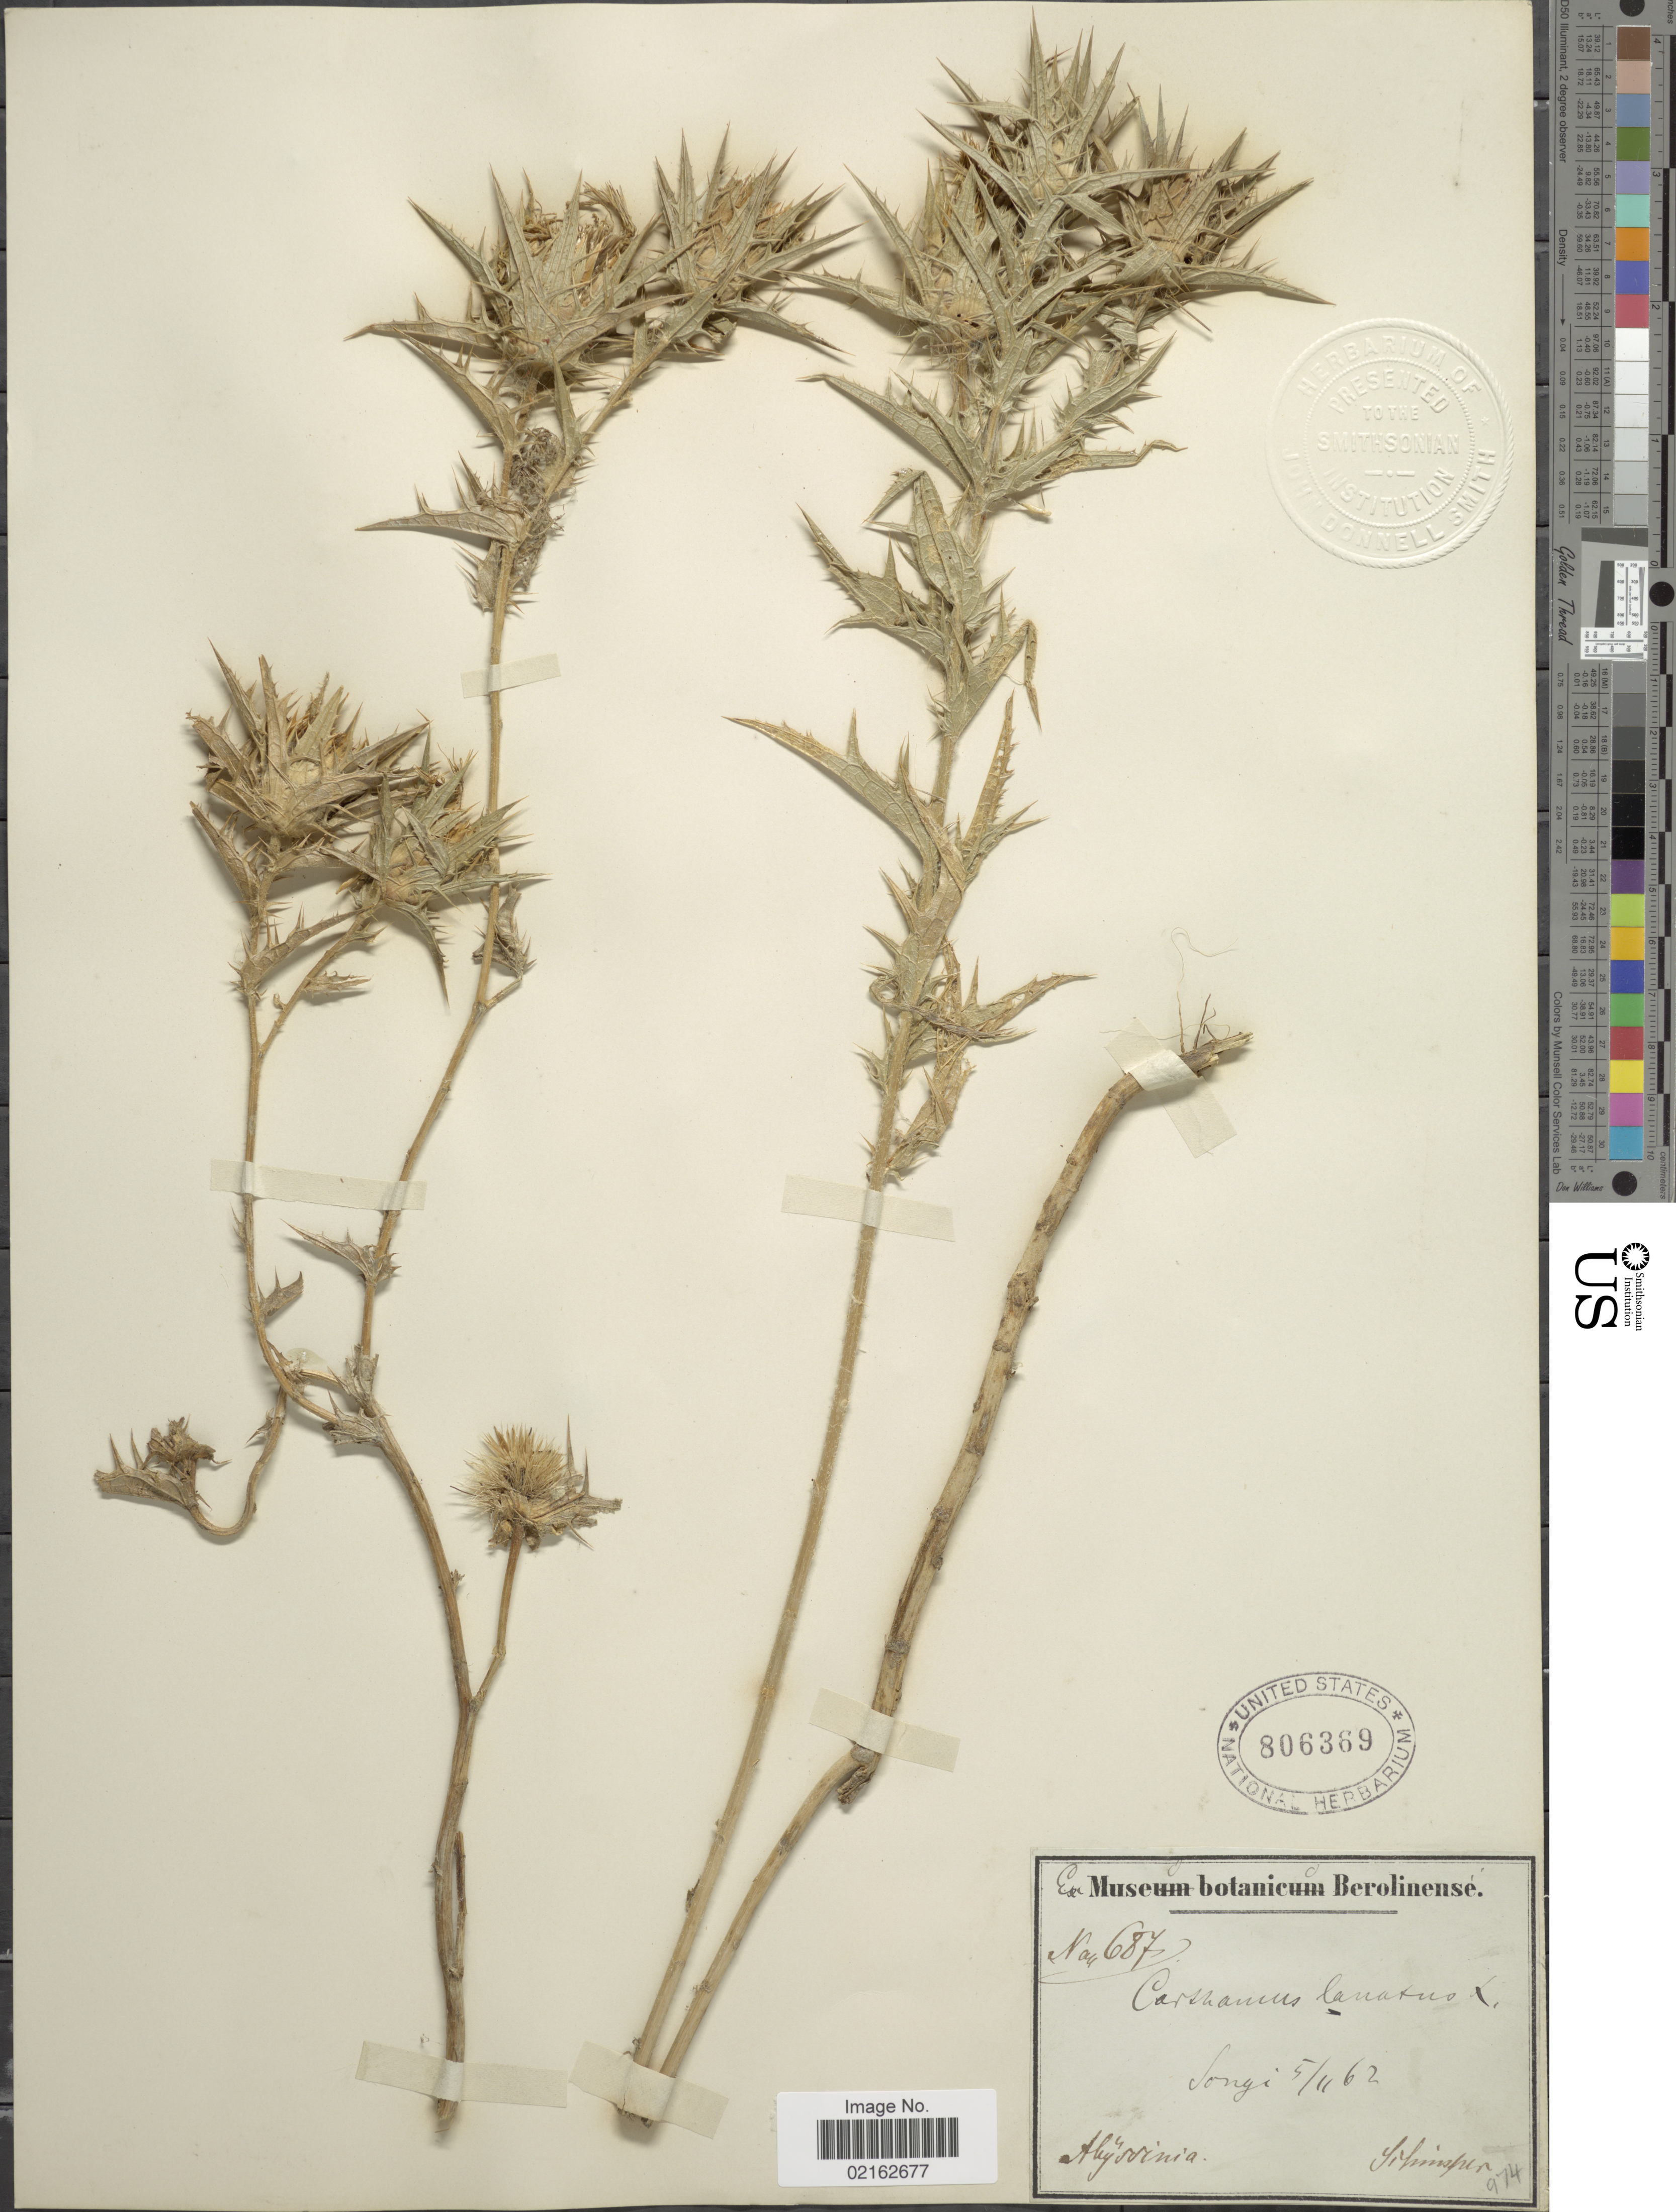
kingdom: Plantae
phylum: Tracheophyta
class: Magnoliopsida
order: Asterales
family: Asteraceae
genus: Carthamus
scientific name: Carthamus lanatus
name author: L.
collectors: -. Schimper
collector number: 687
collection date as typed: Transcribed d/m/y: 5/11/62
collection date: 1862-11-05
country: Eritrea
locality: Songi [interpreted], Abyssinia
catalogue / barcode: US 806369